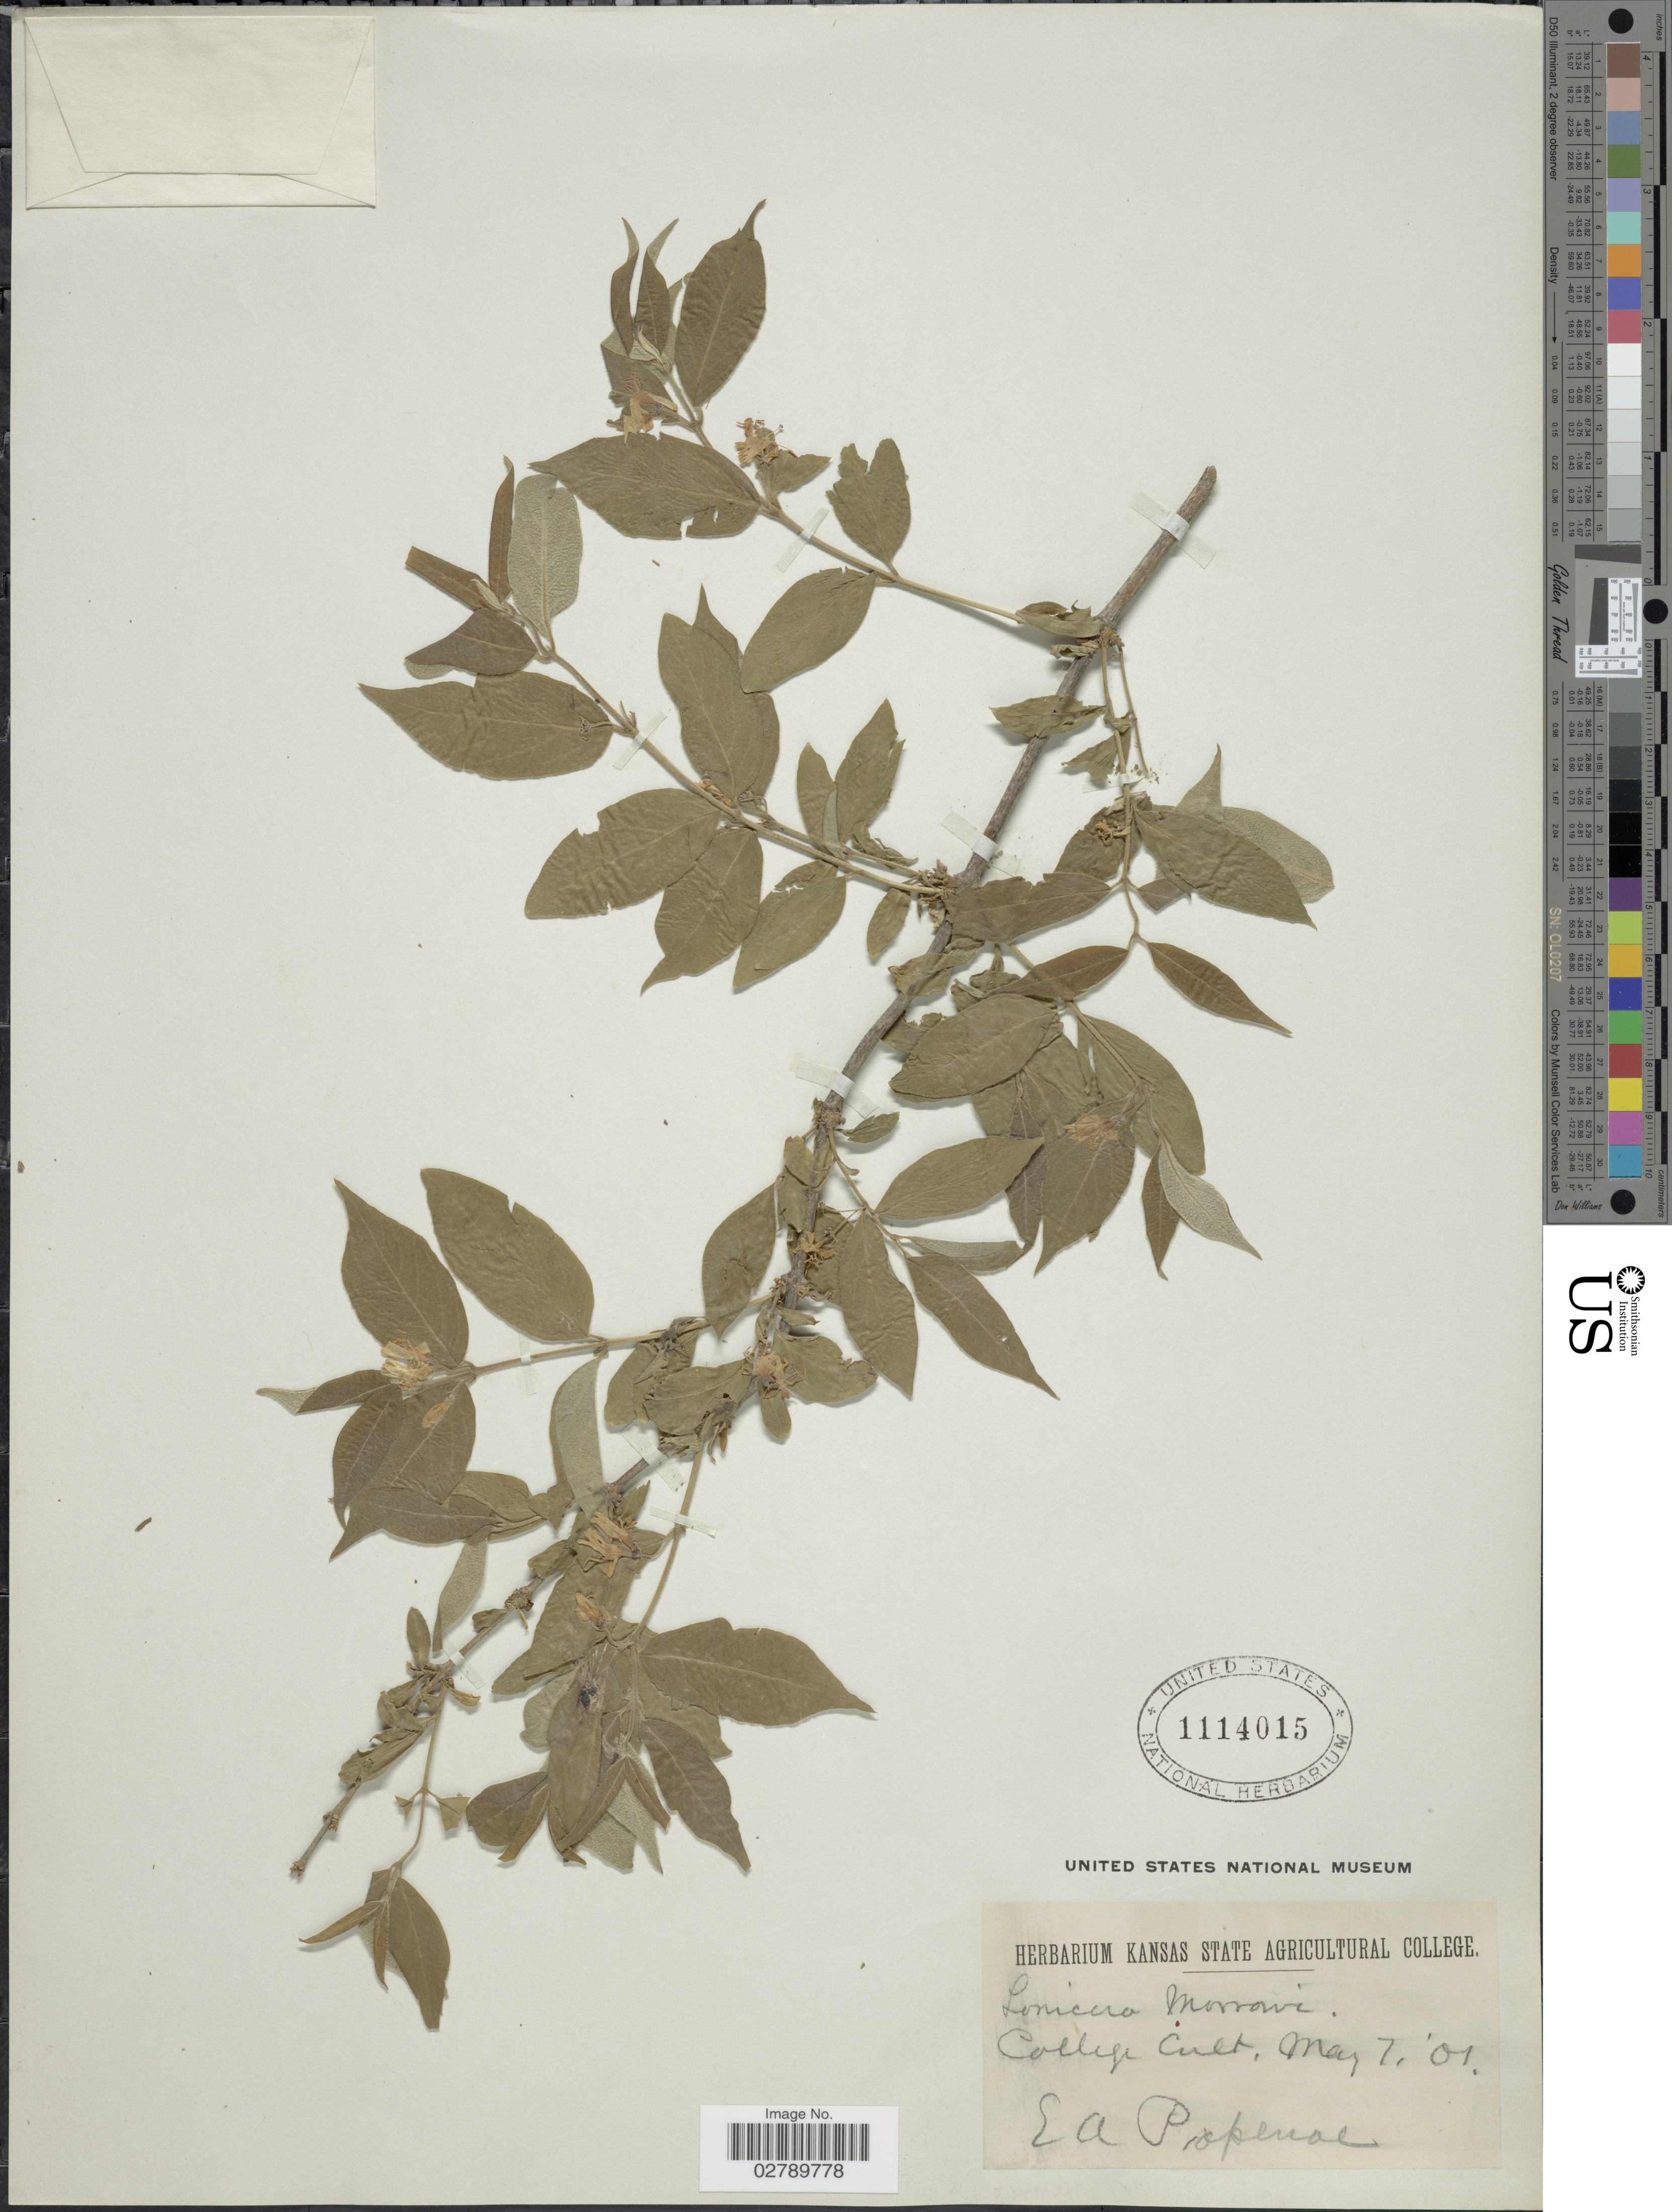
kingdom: Plantae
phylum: Tracheophyta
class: Magnoliopsida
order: Dipsacales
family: Caprifoliaceae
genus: Lonicera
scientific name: Lonicera morrowii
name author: A. Gray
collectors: E. A. Popenoe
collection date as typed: Transcribed d/m/y: 7/5/1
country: United States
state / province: Kansas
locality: College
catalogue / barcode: US 1114015